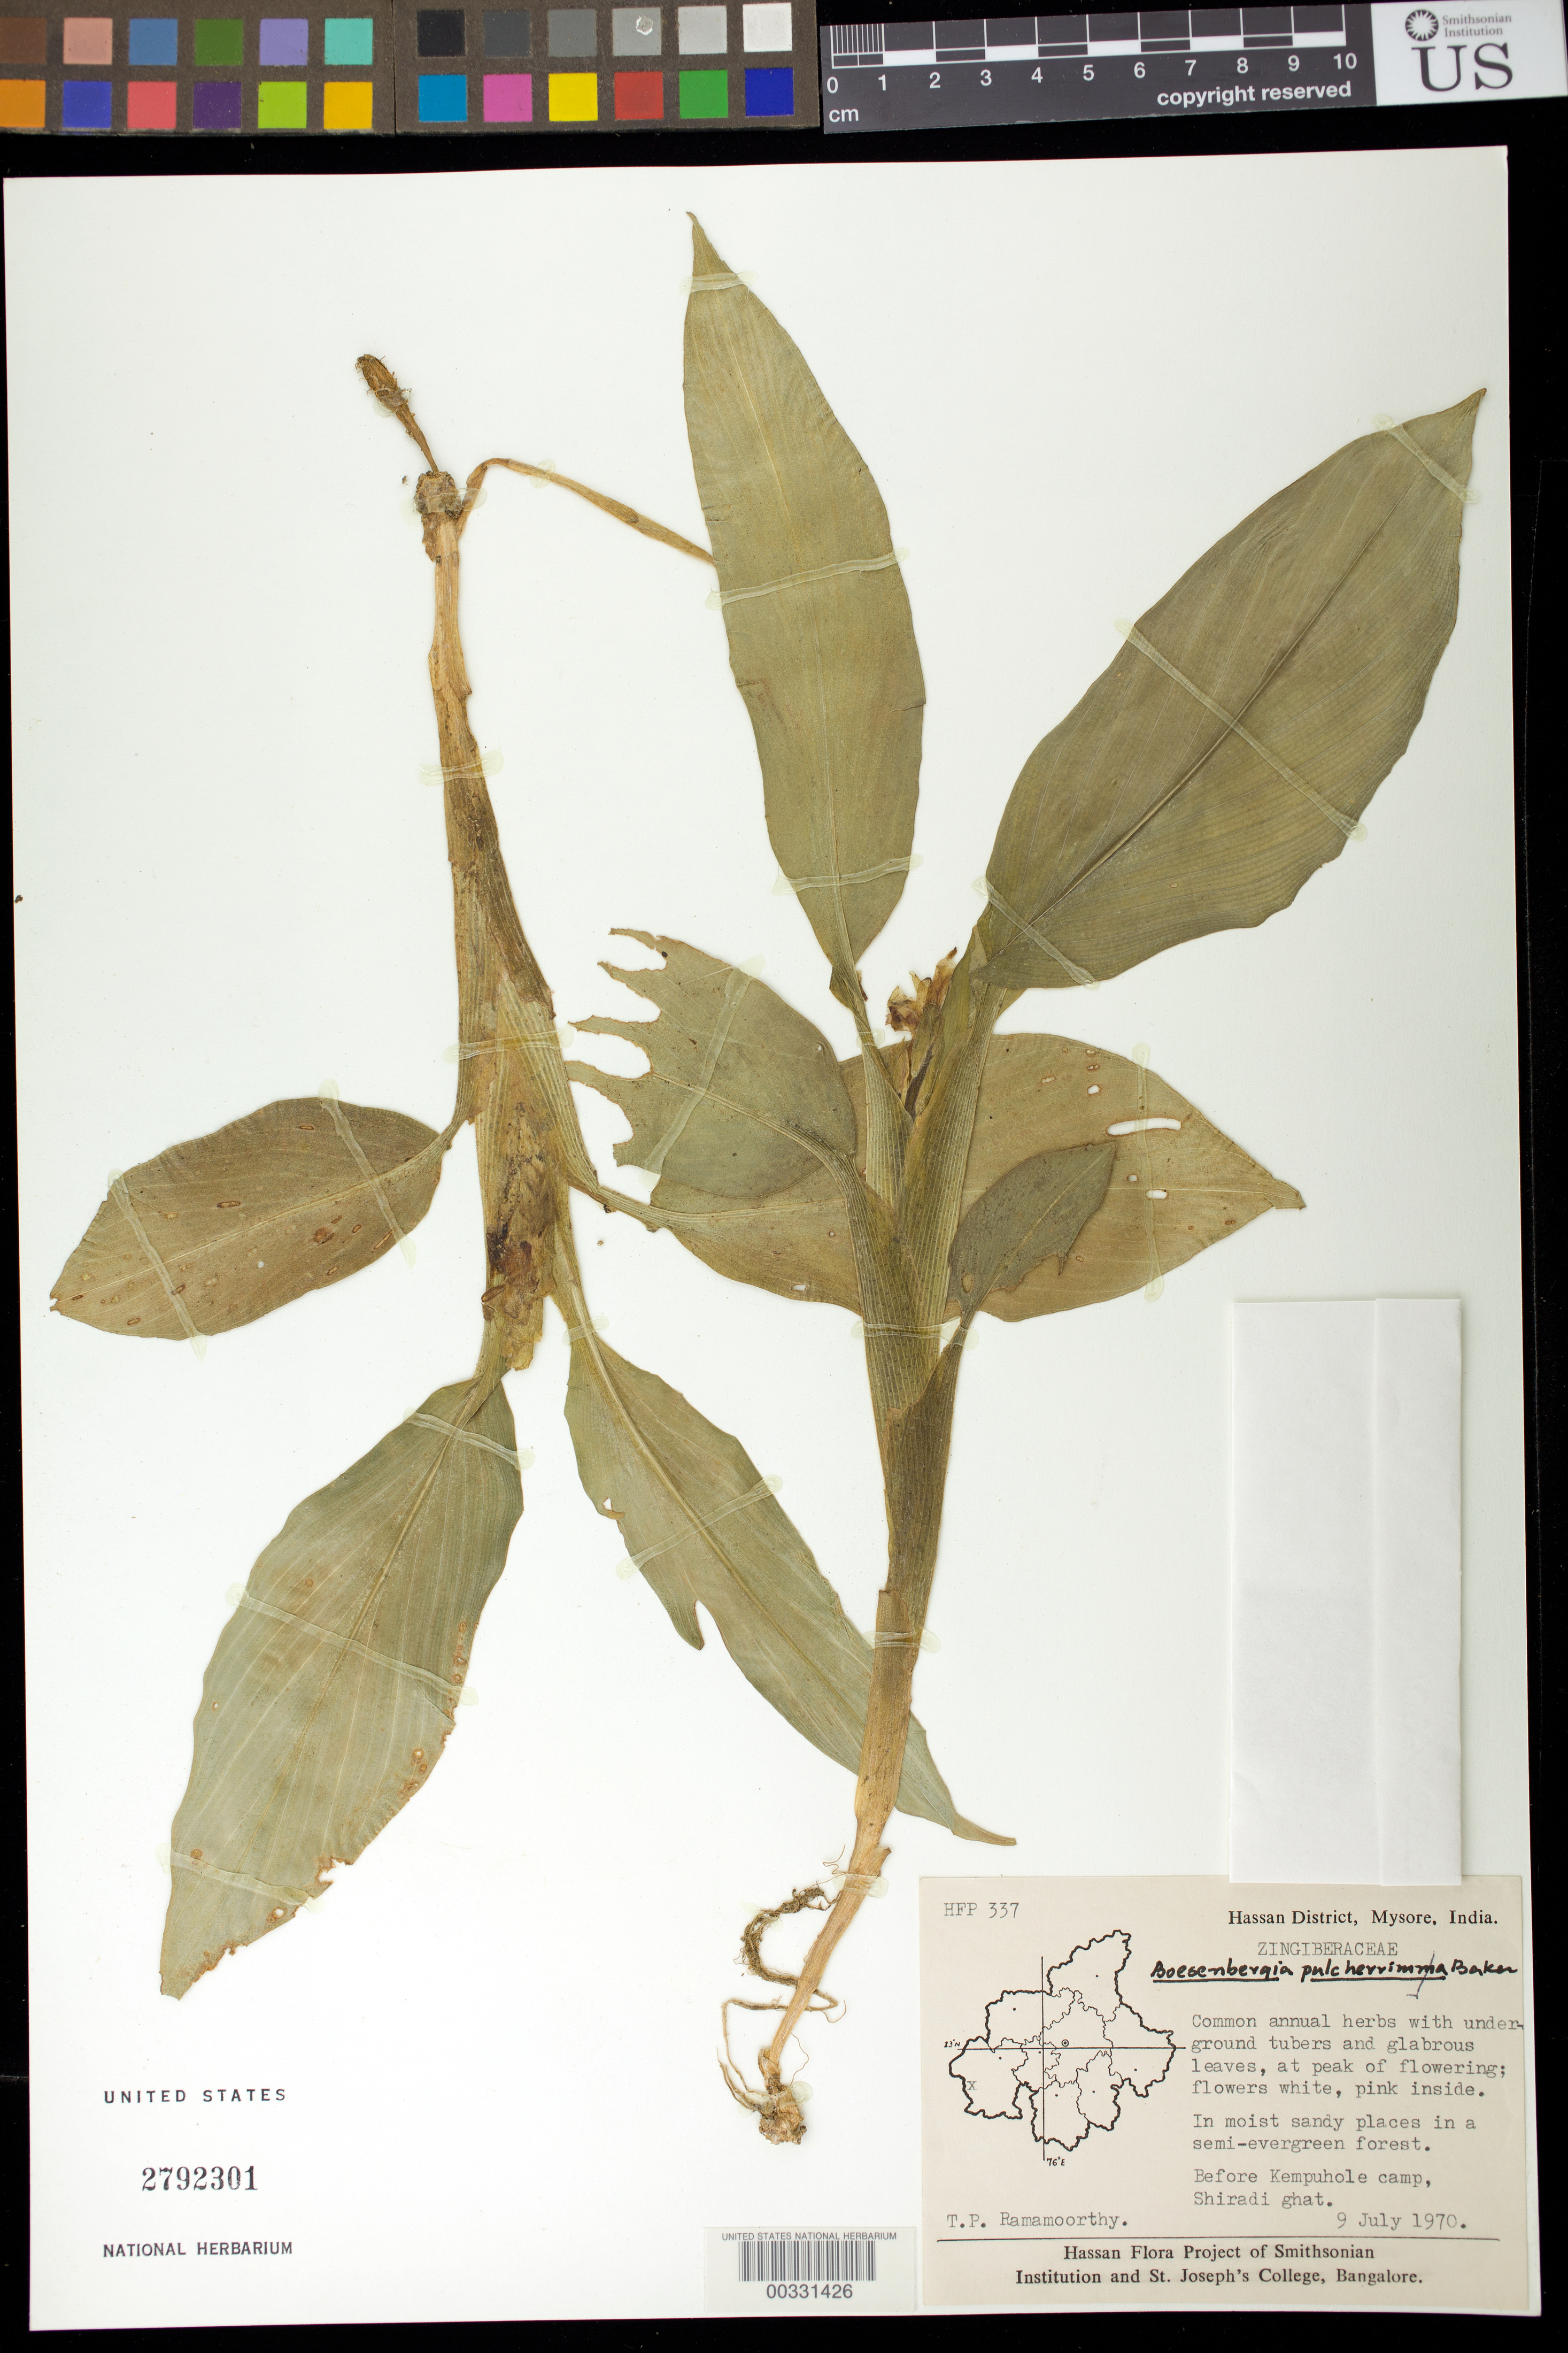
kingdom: Plantae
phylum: Tracheophyta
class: Liliopsida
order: Zingiberales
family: Zingiberaceae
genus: Boesenbergia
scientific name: Boesenbergia pulcherrima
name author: (Wall.) Kuntze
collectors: T. P. Ramamoorthy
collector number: Hfp 337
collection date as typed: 09 Jul 1970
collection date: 1970-07-09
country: India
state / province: Karnataka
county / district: Hassan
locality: Before kempuhole camp, shiradi ghat, mysore state [mysore state = karnataka.]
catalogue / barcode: US 2792301